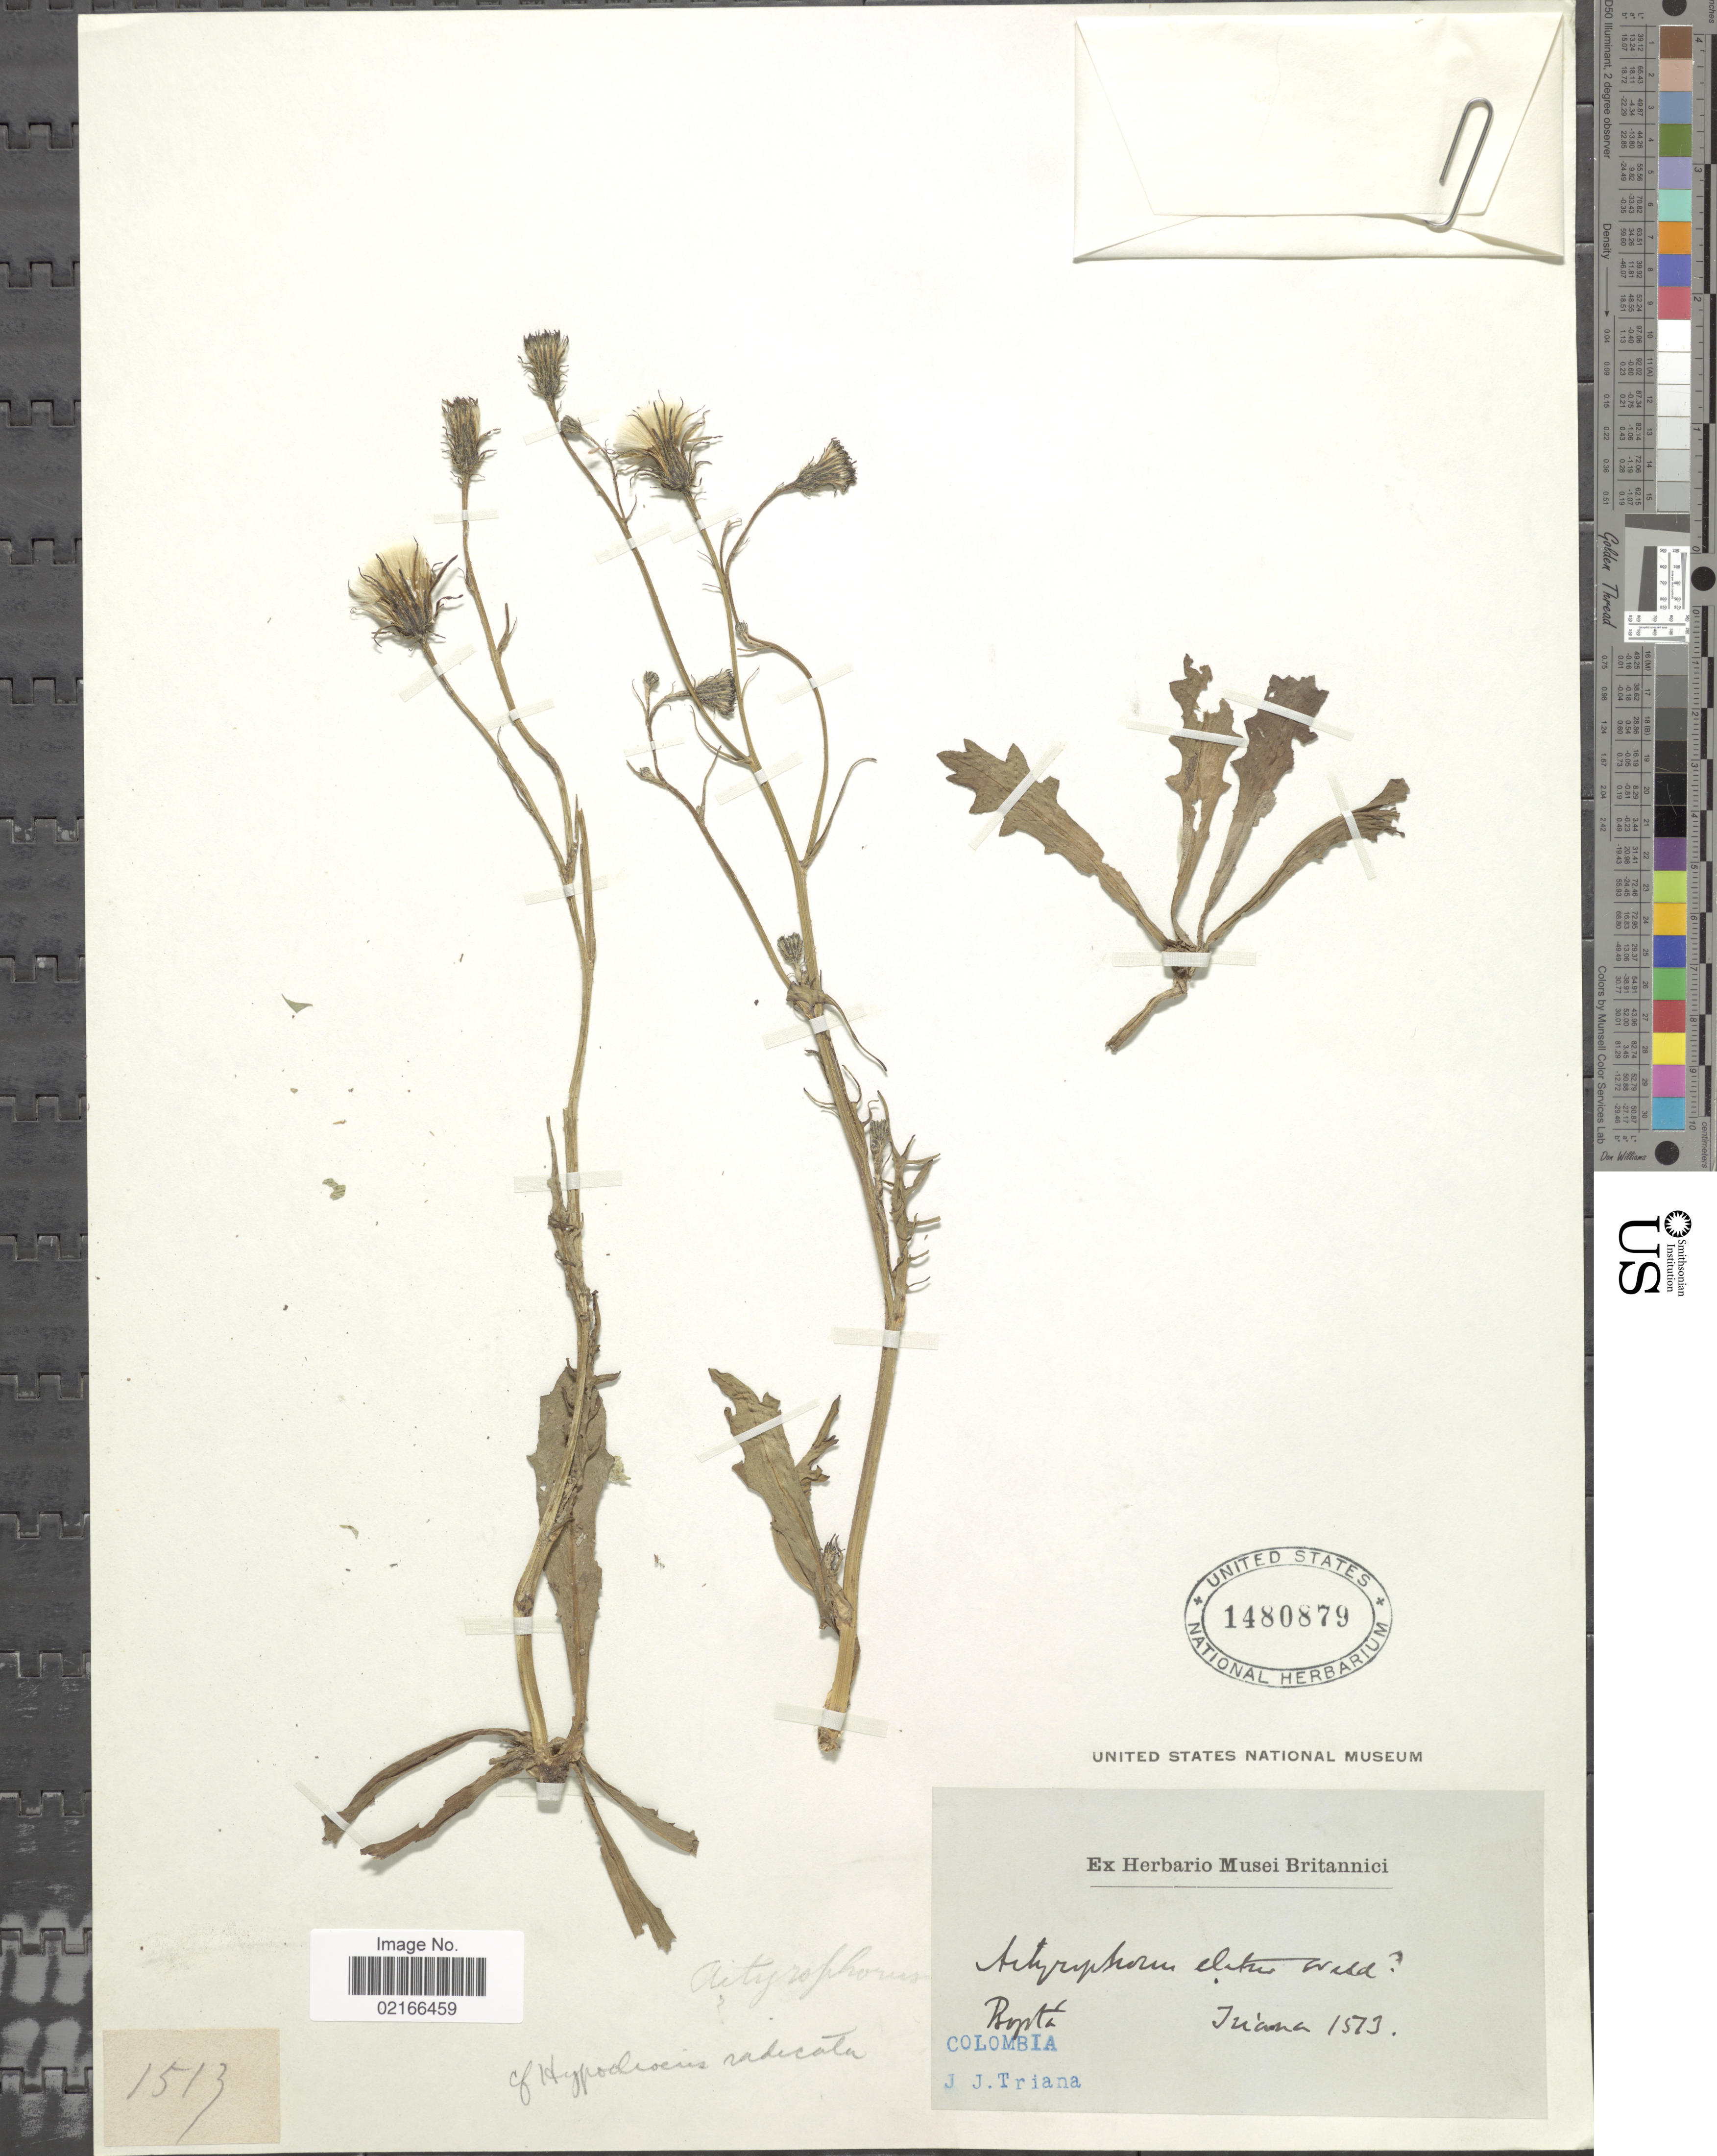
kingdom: Plantae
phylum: Tracheophyta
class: Magnoliopsida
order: Asterales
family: Asteraceae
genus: Hypochaeris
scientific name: Hypochaeris chillensis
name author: (Kunth) Britton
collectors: J. J. Triana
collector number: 1573*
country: Colombia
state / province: Bogota D.C.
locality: Bogotá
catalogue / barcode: US 1480879